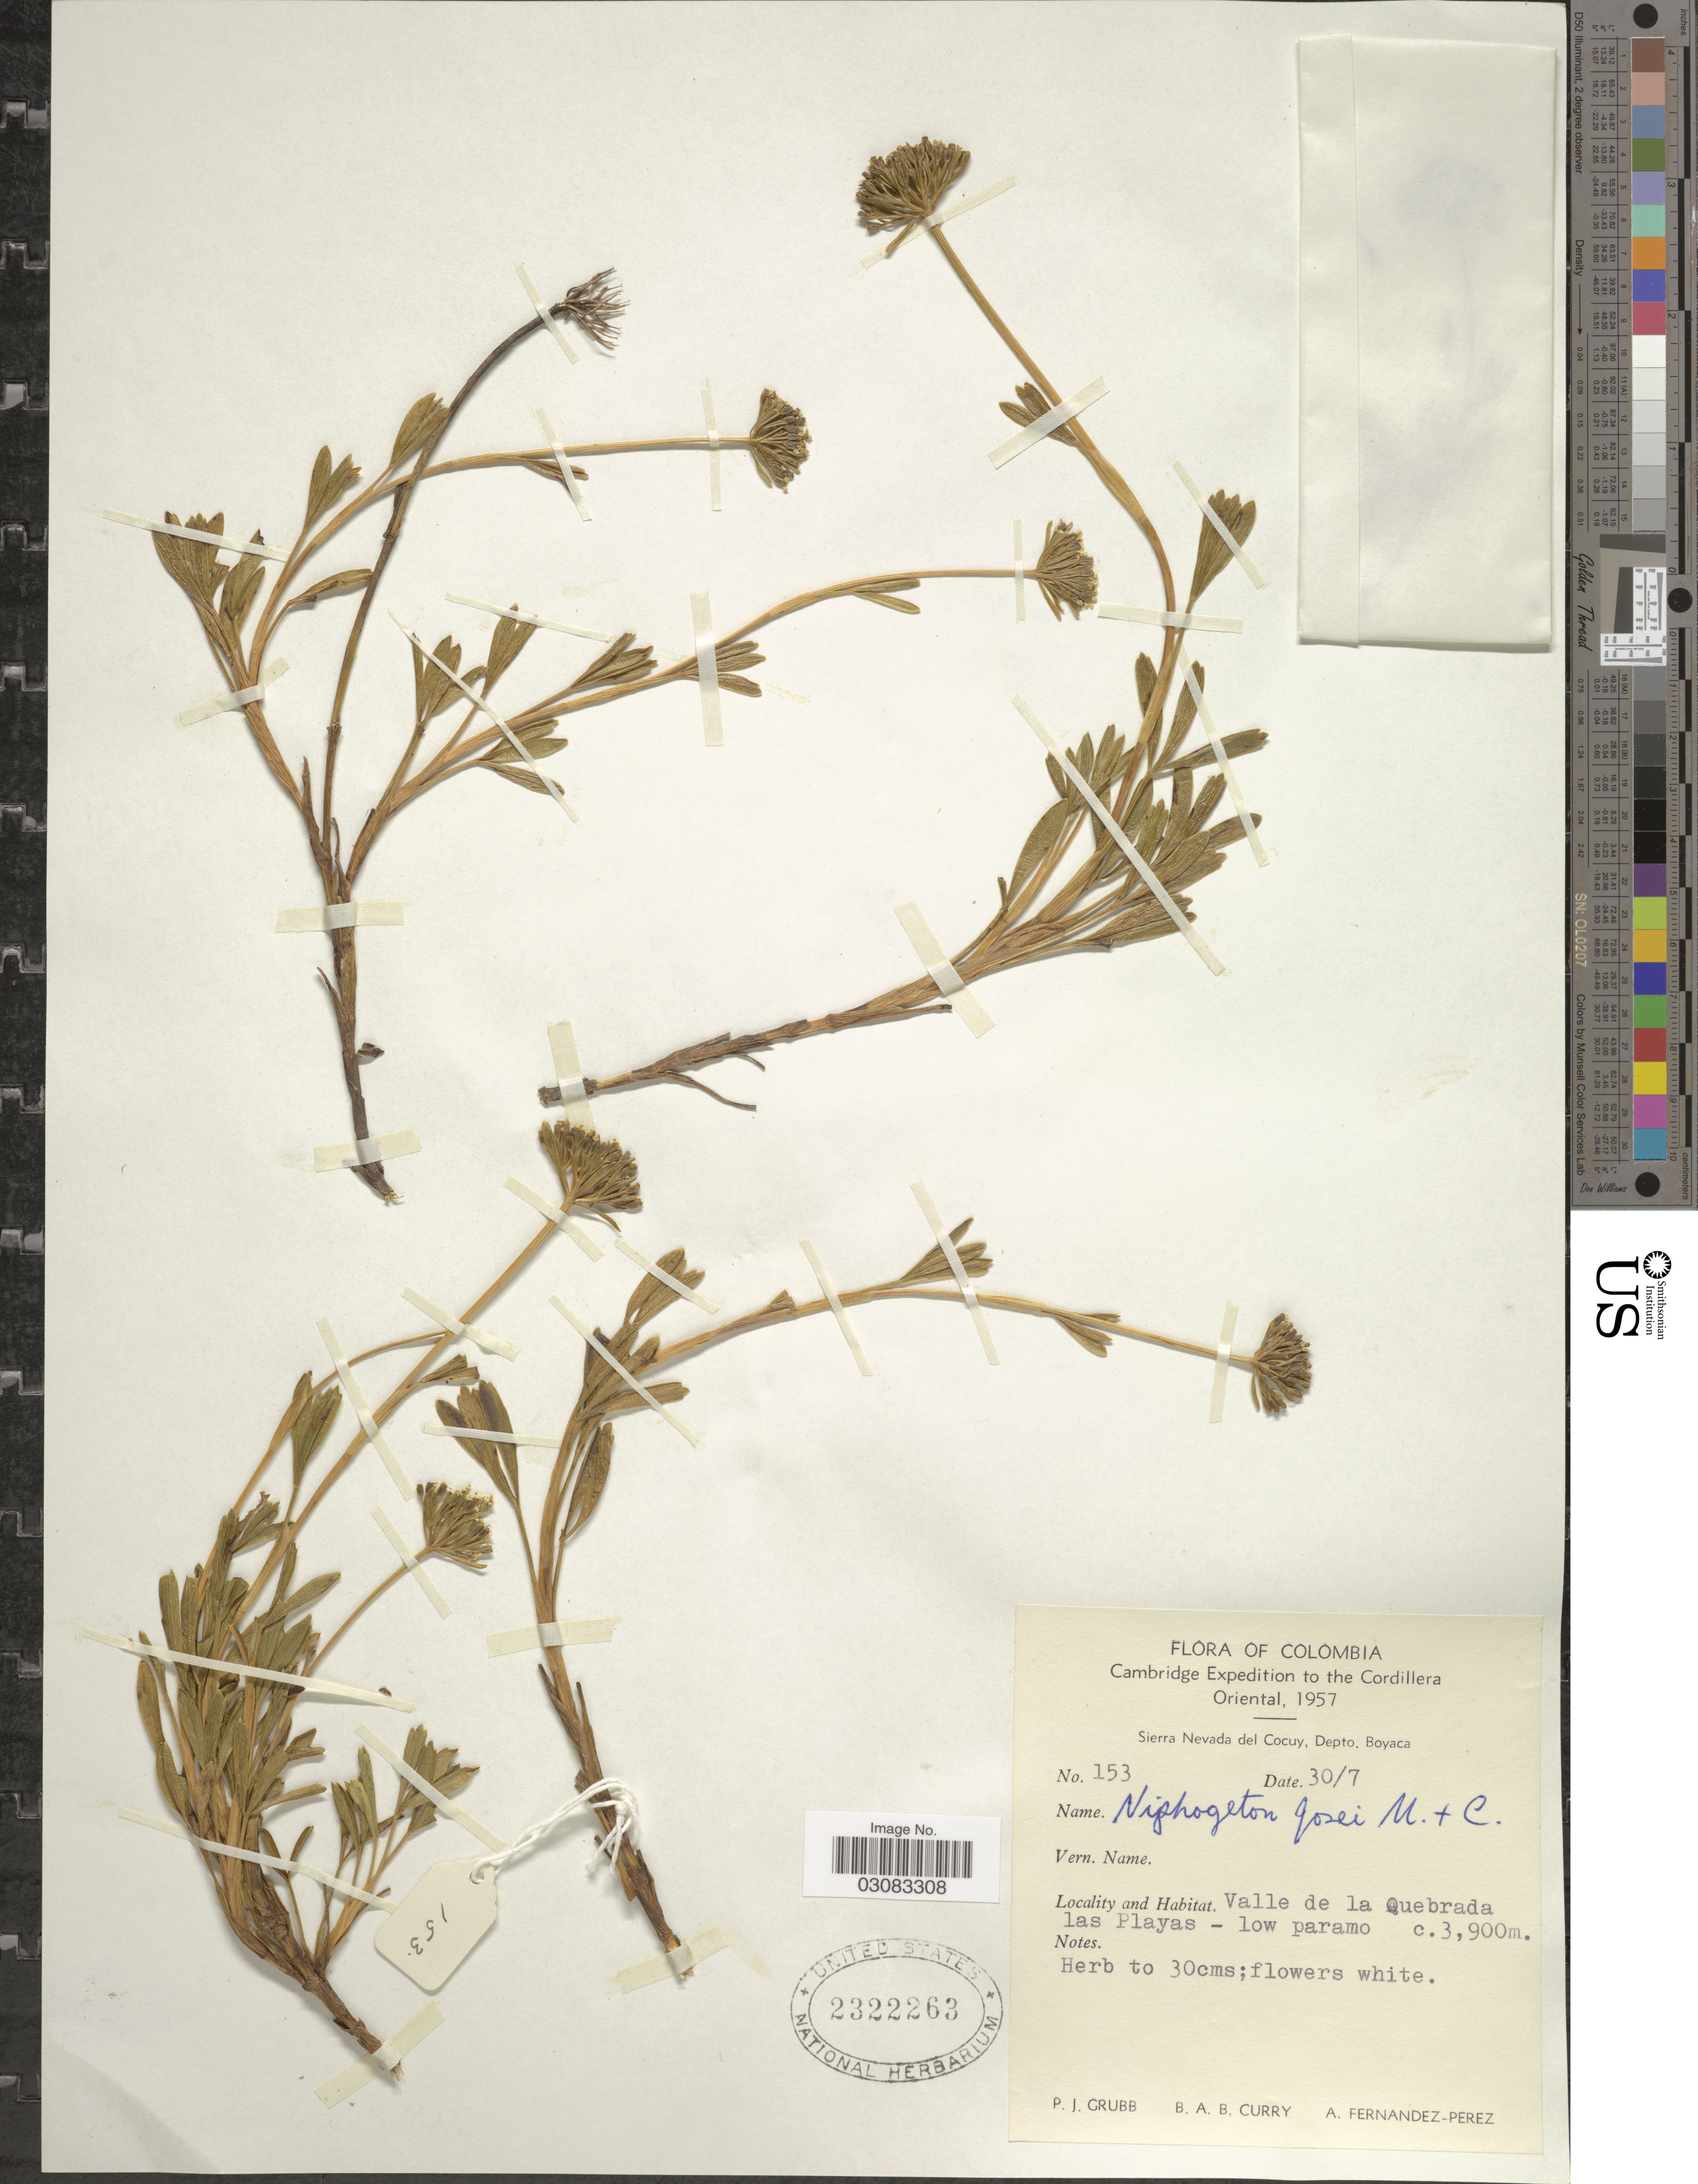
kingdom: Plantae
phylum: Tracheophyta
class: Magnoliopsida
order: Apiales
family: Apiaceae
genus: Niphogeton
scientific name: Niphogeton josei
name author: Mathias & Constance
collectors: P. J. Grubb, B. A. B. Curry & A. Fernández-Pérez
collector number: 153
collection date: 1957-07-30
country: Colombia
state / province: Boyacá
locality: Cordillera Oriental. Sierra Nevada del Cocuy, Depto. Boyaca. Valle de la Quebrada las Playas.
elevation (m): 3900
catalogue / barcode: US 2322263